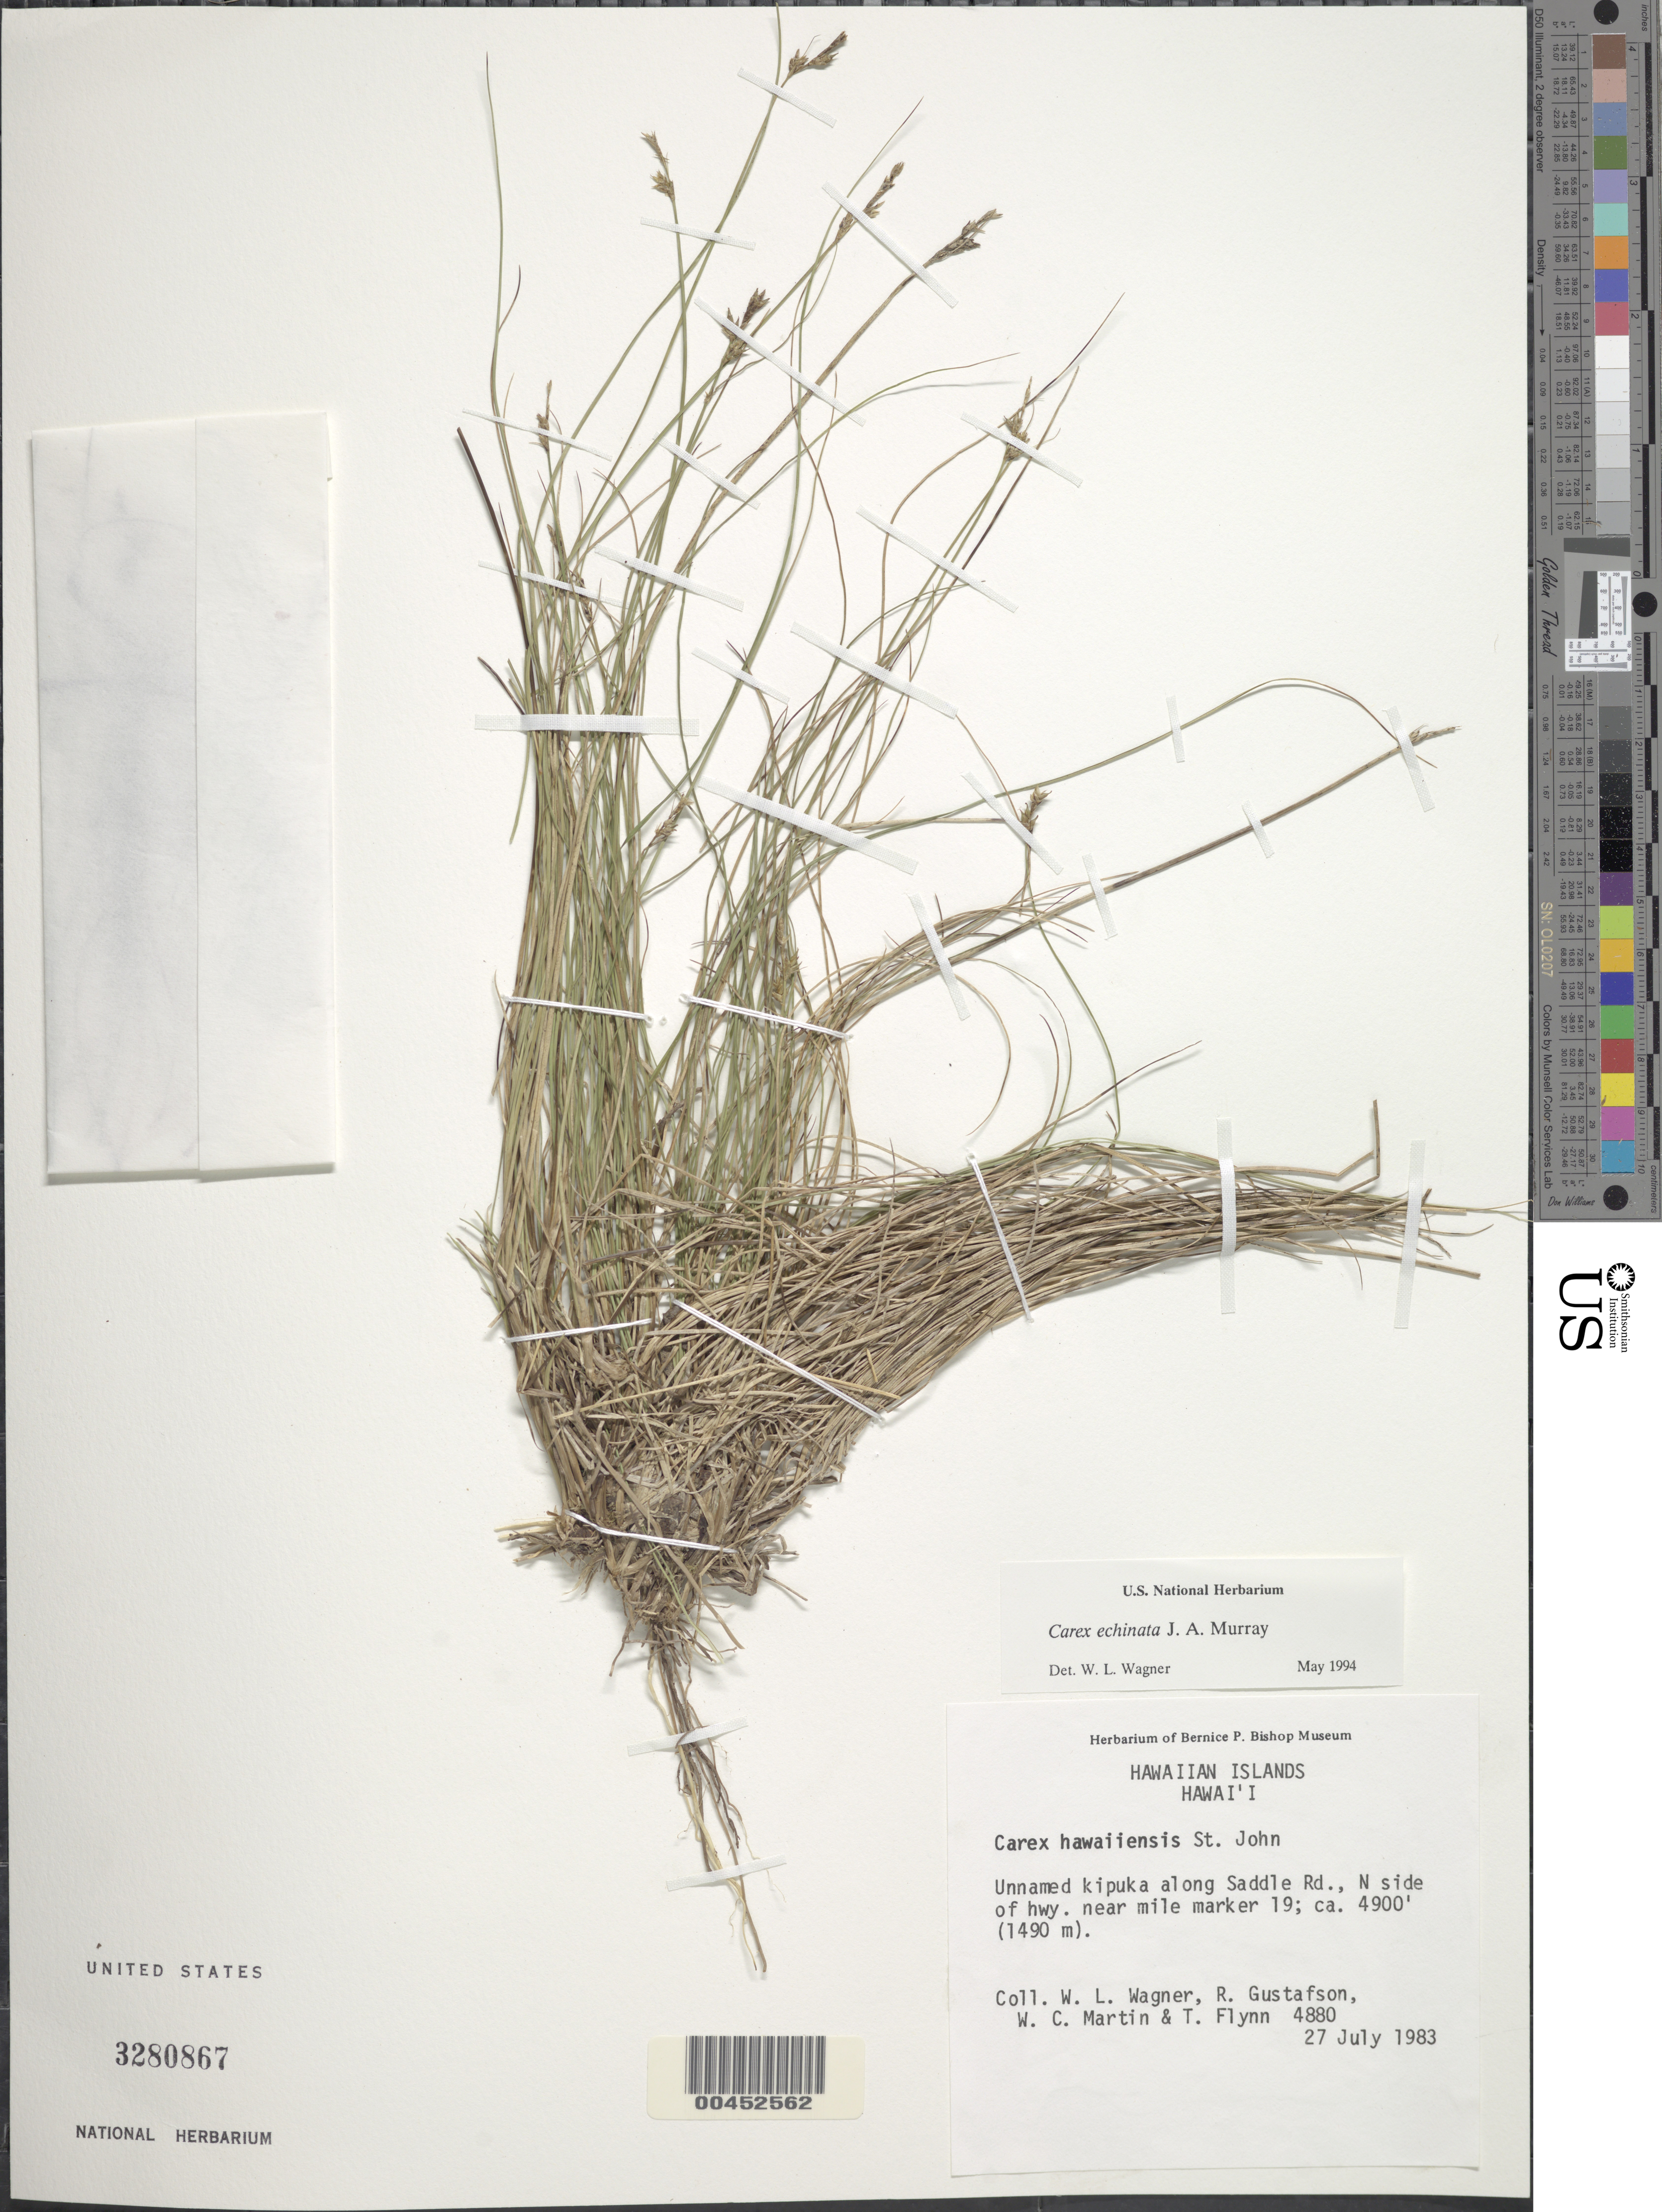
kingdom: Plantae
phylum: Tracheophyta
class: Liliopsida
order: Poales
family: Cyperaceae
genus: Carex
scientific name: Carex echinata subsp. echinata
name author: Murray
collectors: W. L. Wagner, R. Gustafson, W. C. Martin & T. W. Flynn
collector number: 4880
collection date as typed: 27 Jul 1983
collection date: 1983-07-27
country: United States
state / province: Hawaii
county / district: Hawaii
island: Hawaii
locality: Unnamed kipuka along Saddle Rd., N side of hwy. near mile marker 19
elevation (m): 1490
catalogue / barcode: US 3280867